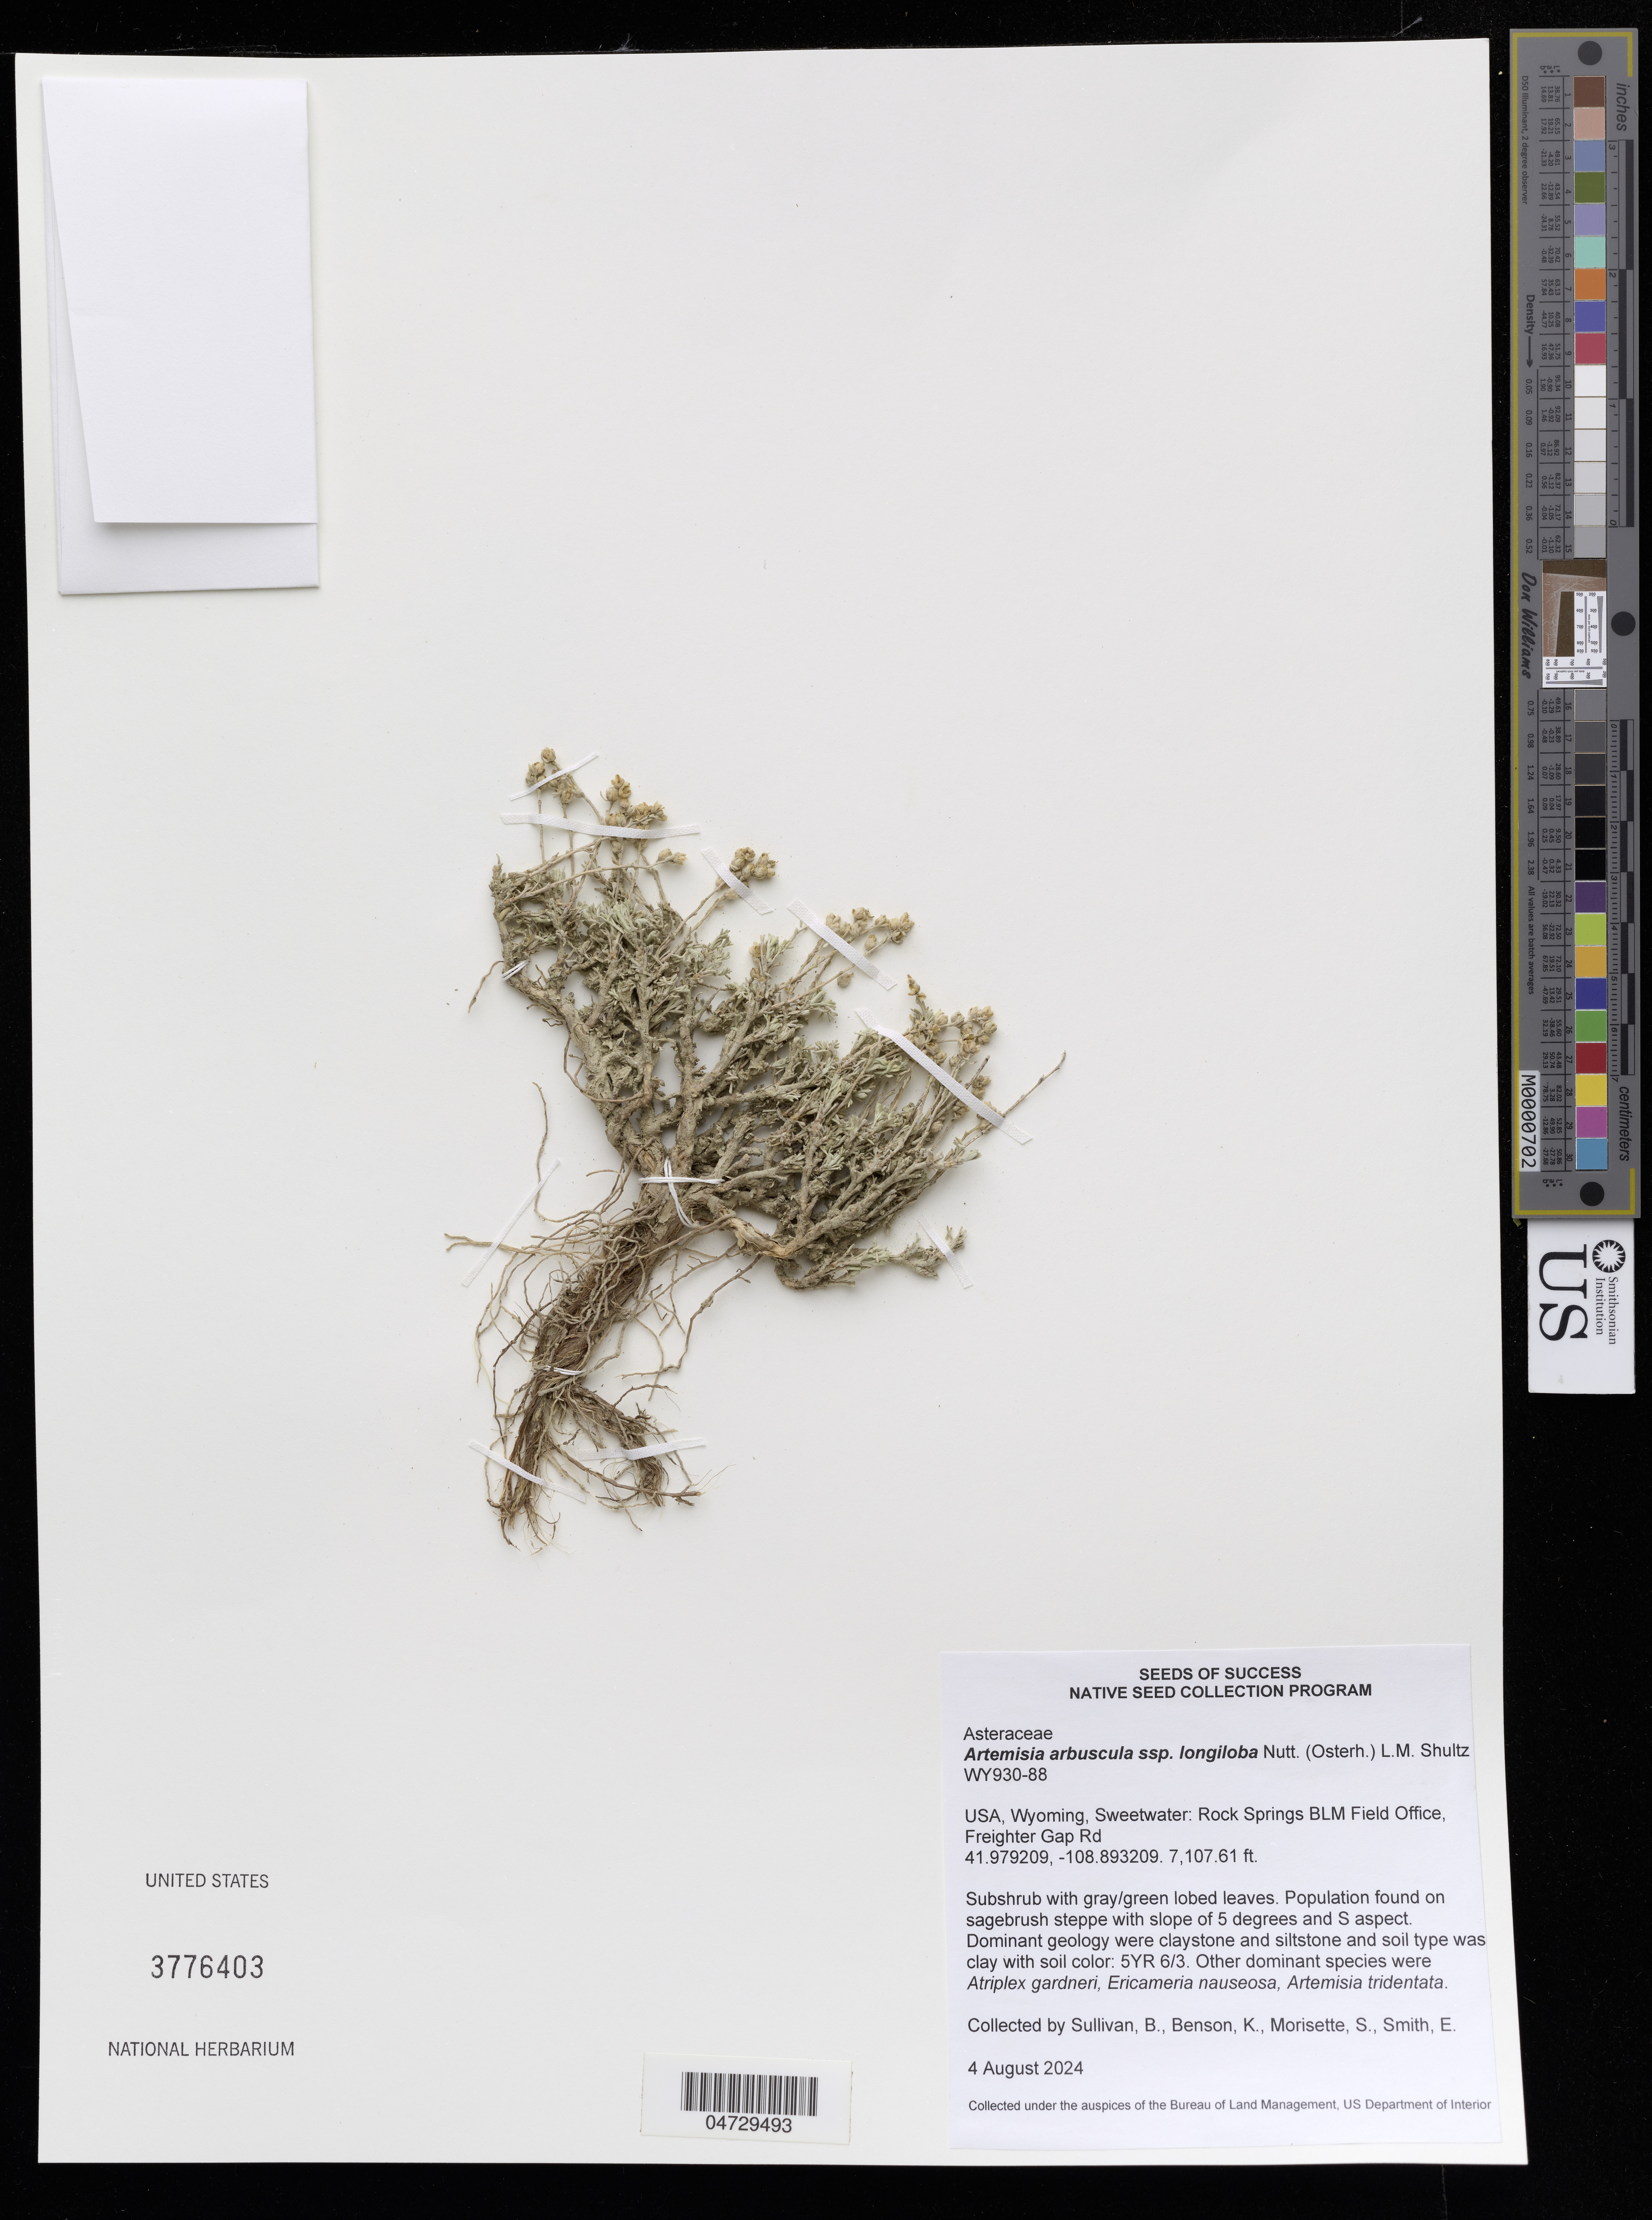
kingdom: Plantae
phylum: Tracheophyta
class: Magnoliopsida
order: Asterales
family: Asteraceae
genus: Artemisia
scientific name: Artemisia arbuscula subsp. longiloba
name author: (Osterh.) L.M. Shultz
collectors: B. Sullivan, K. Benson, S. Morrisette & E. E. Smith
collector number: WY930-88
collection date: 2024-08-04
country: United States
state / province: Wyoming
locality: Sweetwater: Rock Springs BLM Field Office, Freighter Gap Rd.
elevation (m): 2166.4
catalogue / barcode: US 3776403